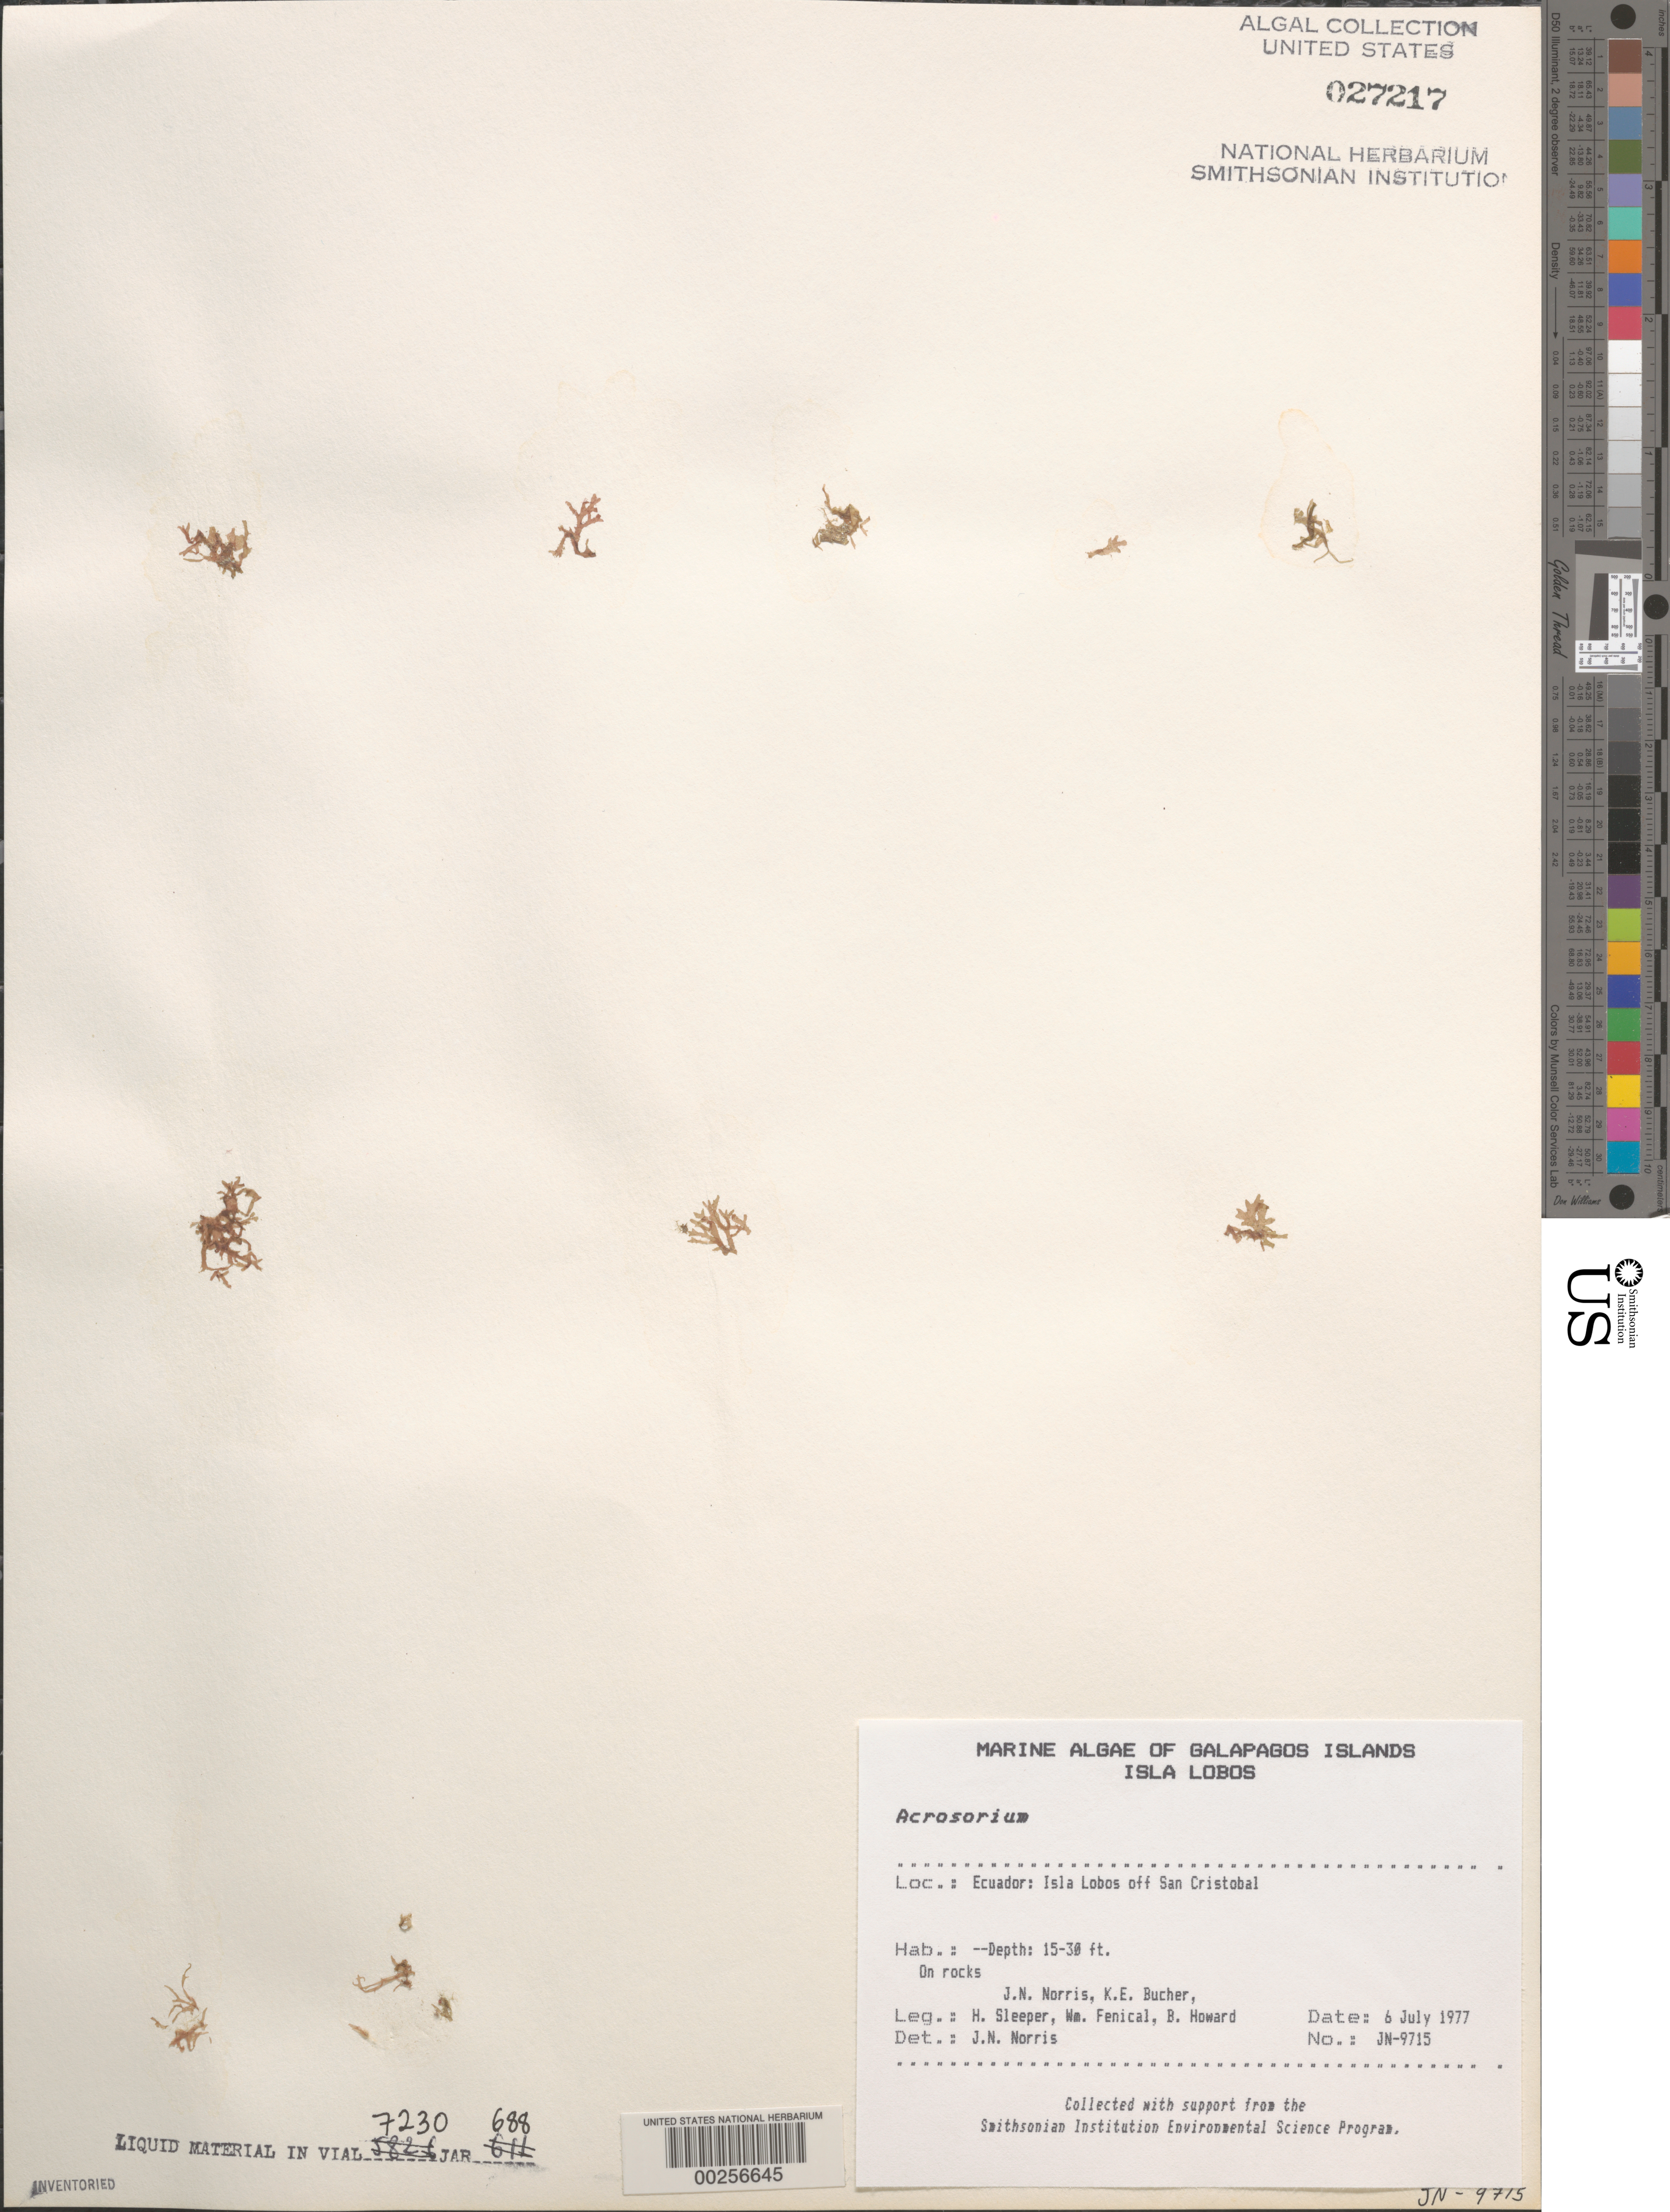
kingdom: Plantae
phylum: Rhodophyta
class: Florideophyceae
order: Ceramiales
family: Delesseriaceae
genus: Acrosorium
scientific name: Acrosorium sp.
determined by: Norris, James N.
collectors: J. N. Norris, K. E. Bucher, H. Sleeper, W. Fenical & B. Howard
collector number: JN-9715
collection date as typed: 06 Jul 1977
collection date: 1977-07-06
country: Ecuador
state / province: Colón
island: Lobos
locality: Off Isla San Cristóbal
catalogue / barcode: US 27217